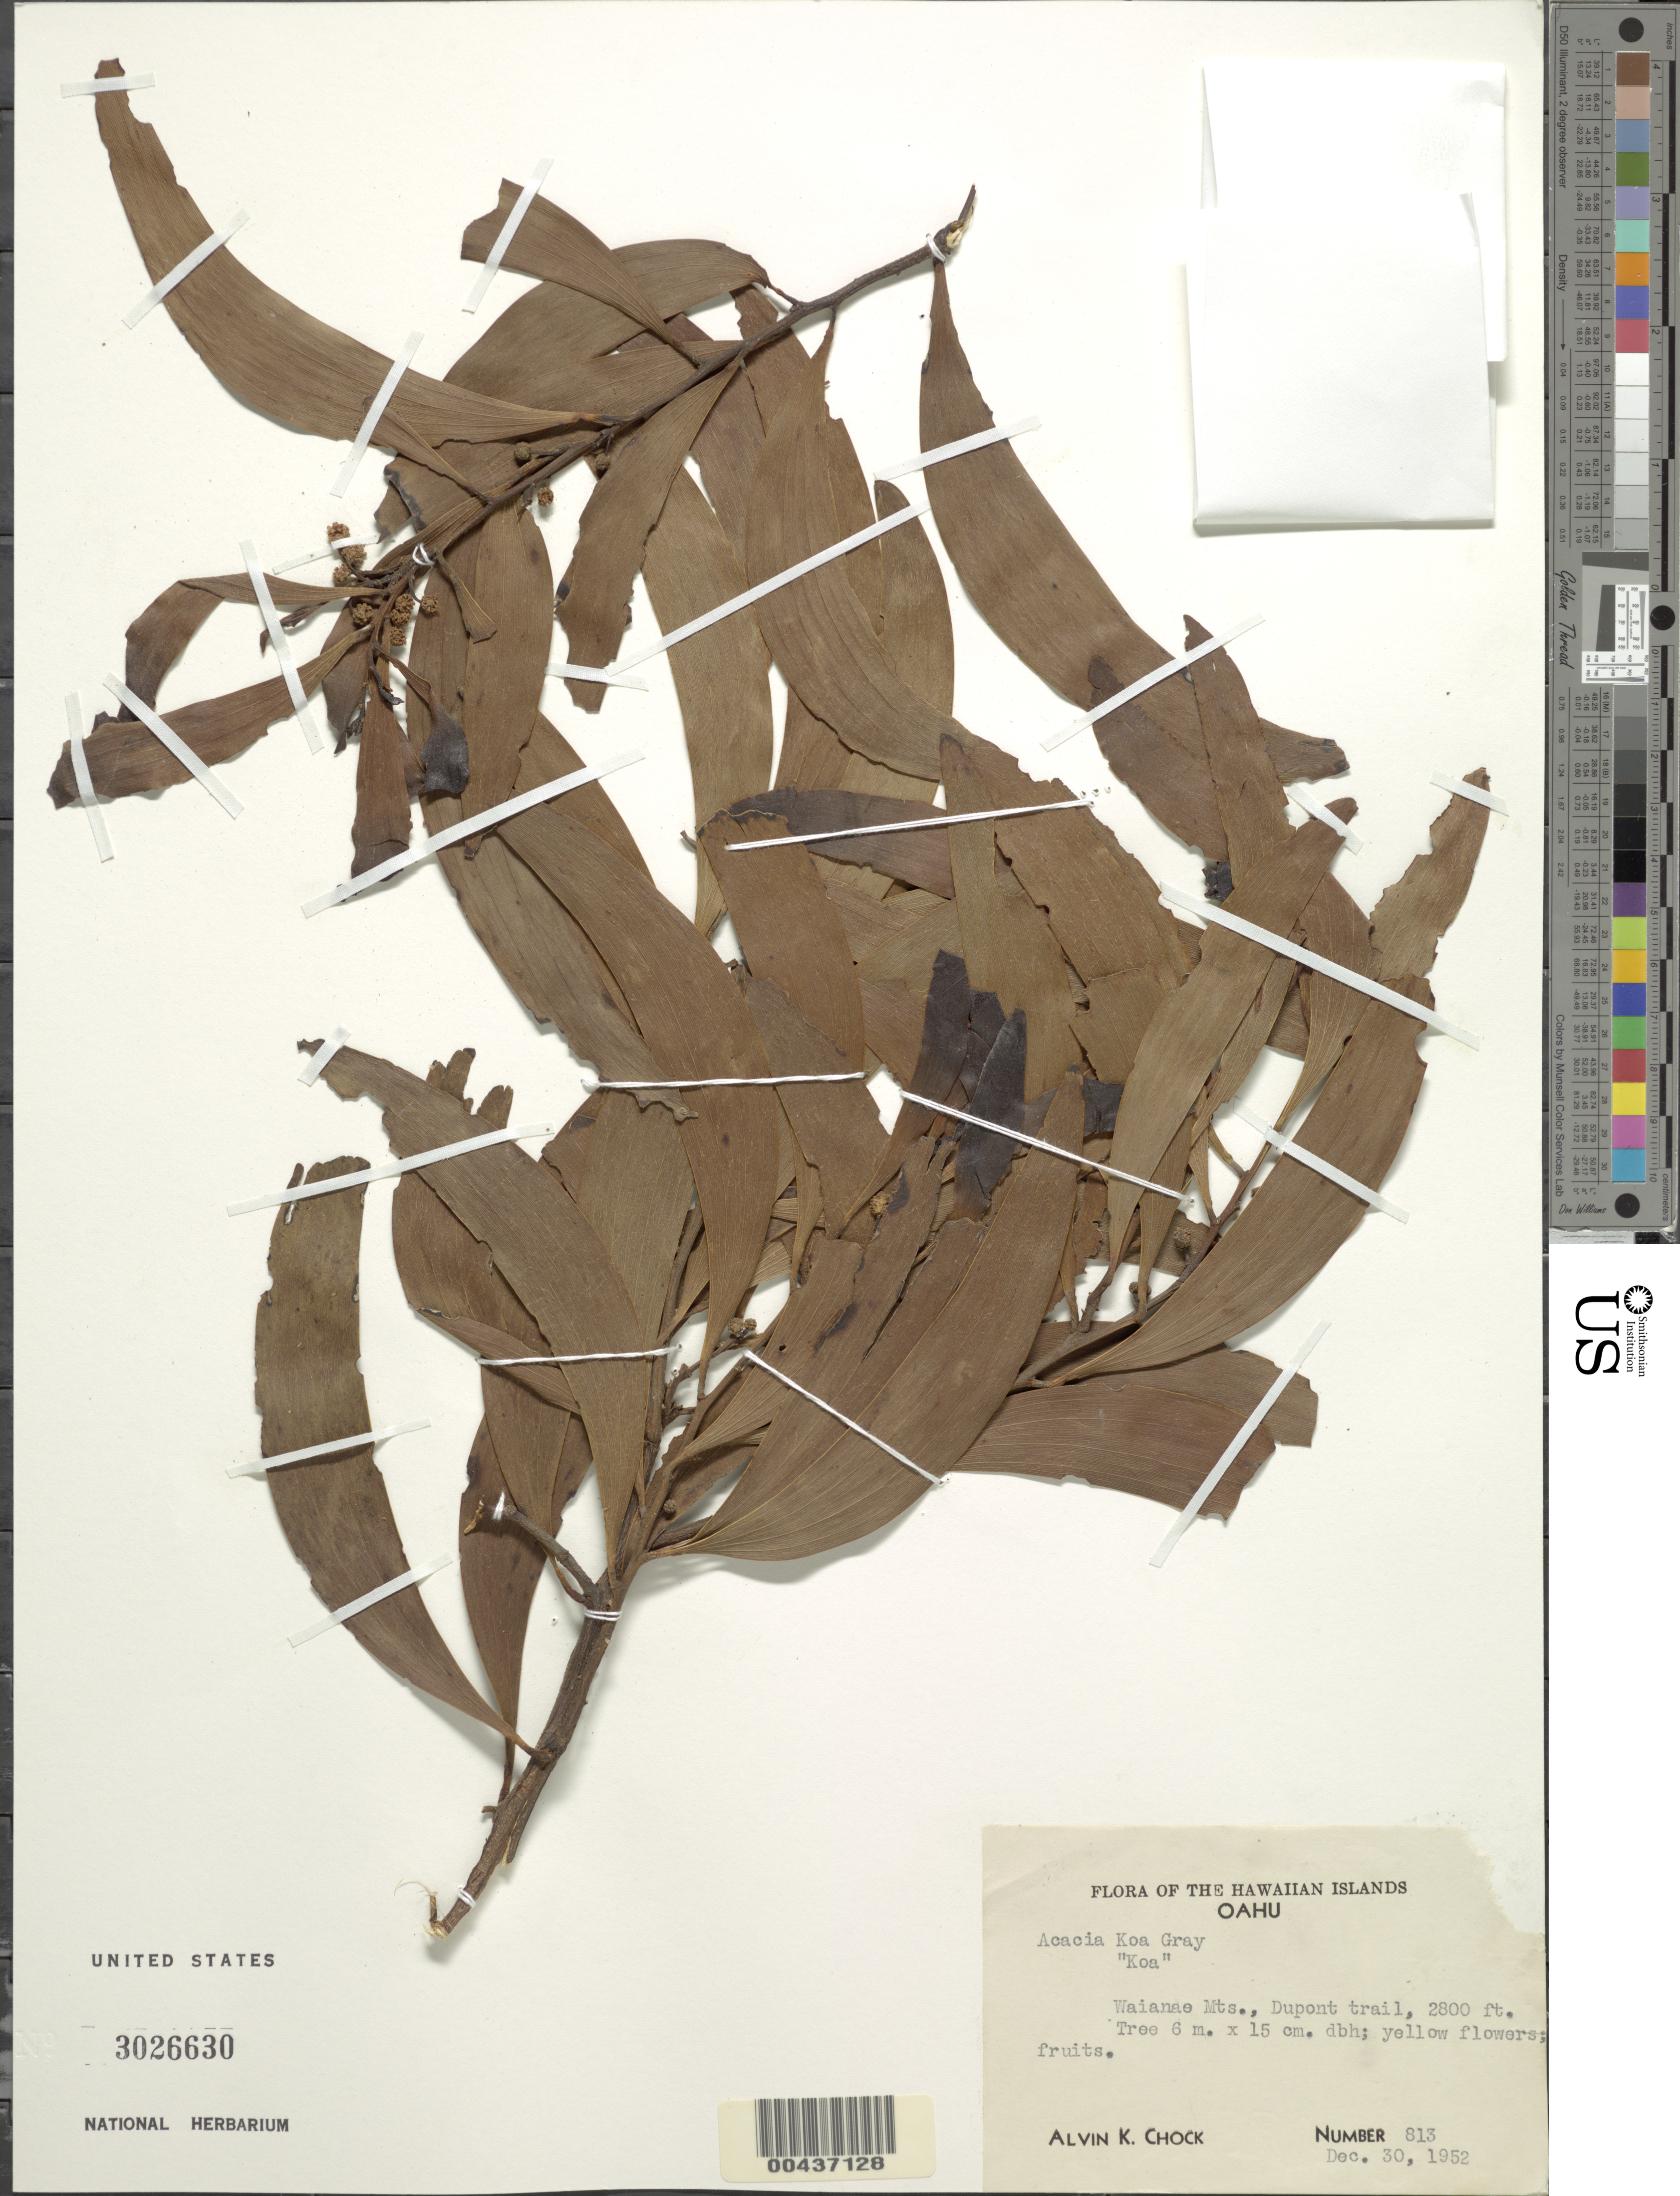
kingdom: Plantae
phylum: Tracheophyta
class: Magnoliopsida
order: Fabales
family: Fabaceae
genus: Acacia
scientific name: Acacia koa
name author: A. Gray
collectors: A. Chock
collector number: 813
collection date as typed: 30 Dec 1952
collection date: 1952-12-30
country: United States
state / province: Hawaii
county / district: Honolulu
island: Oahu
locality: Waianae Mts., Dupont trail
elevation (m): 853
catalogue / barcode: US 3026630